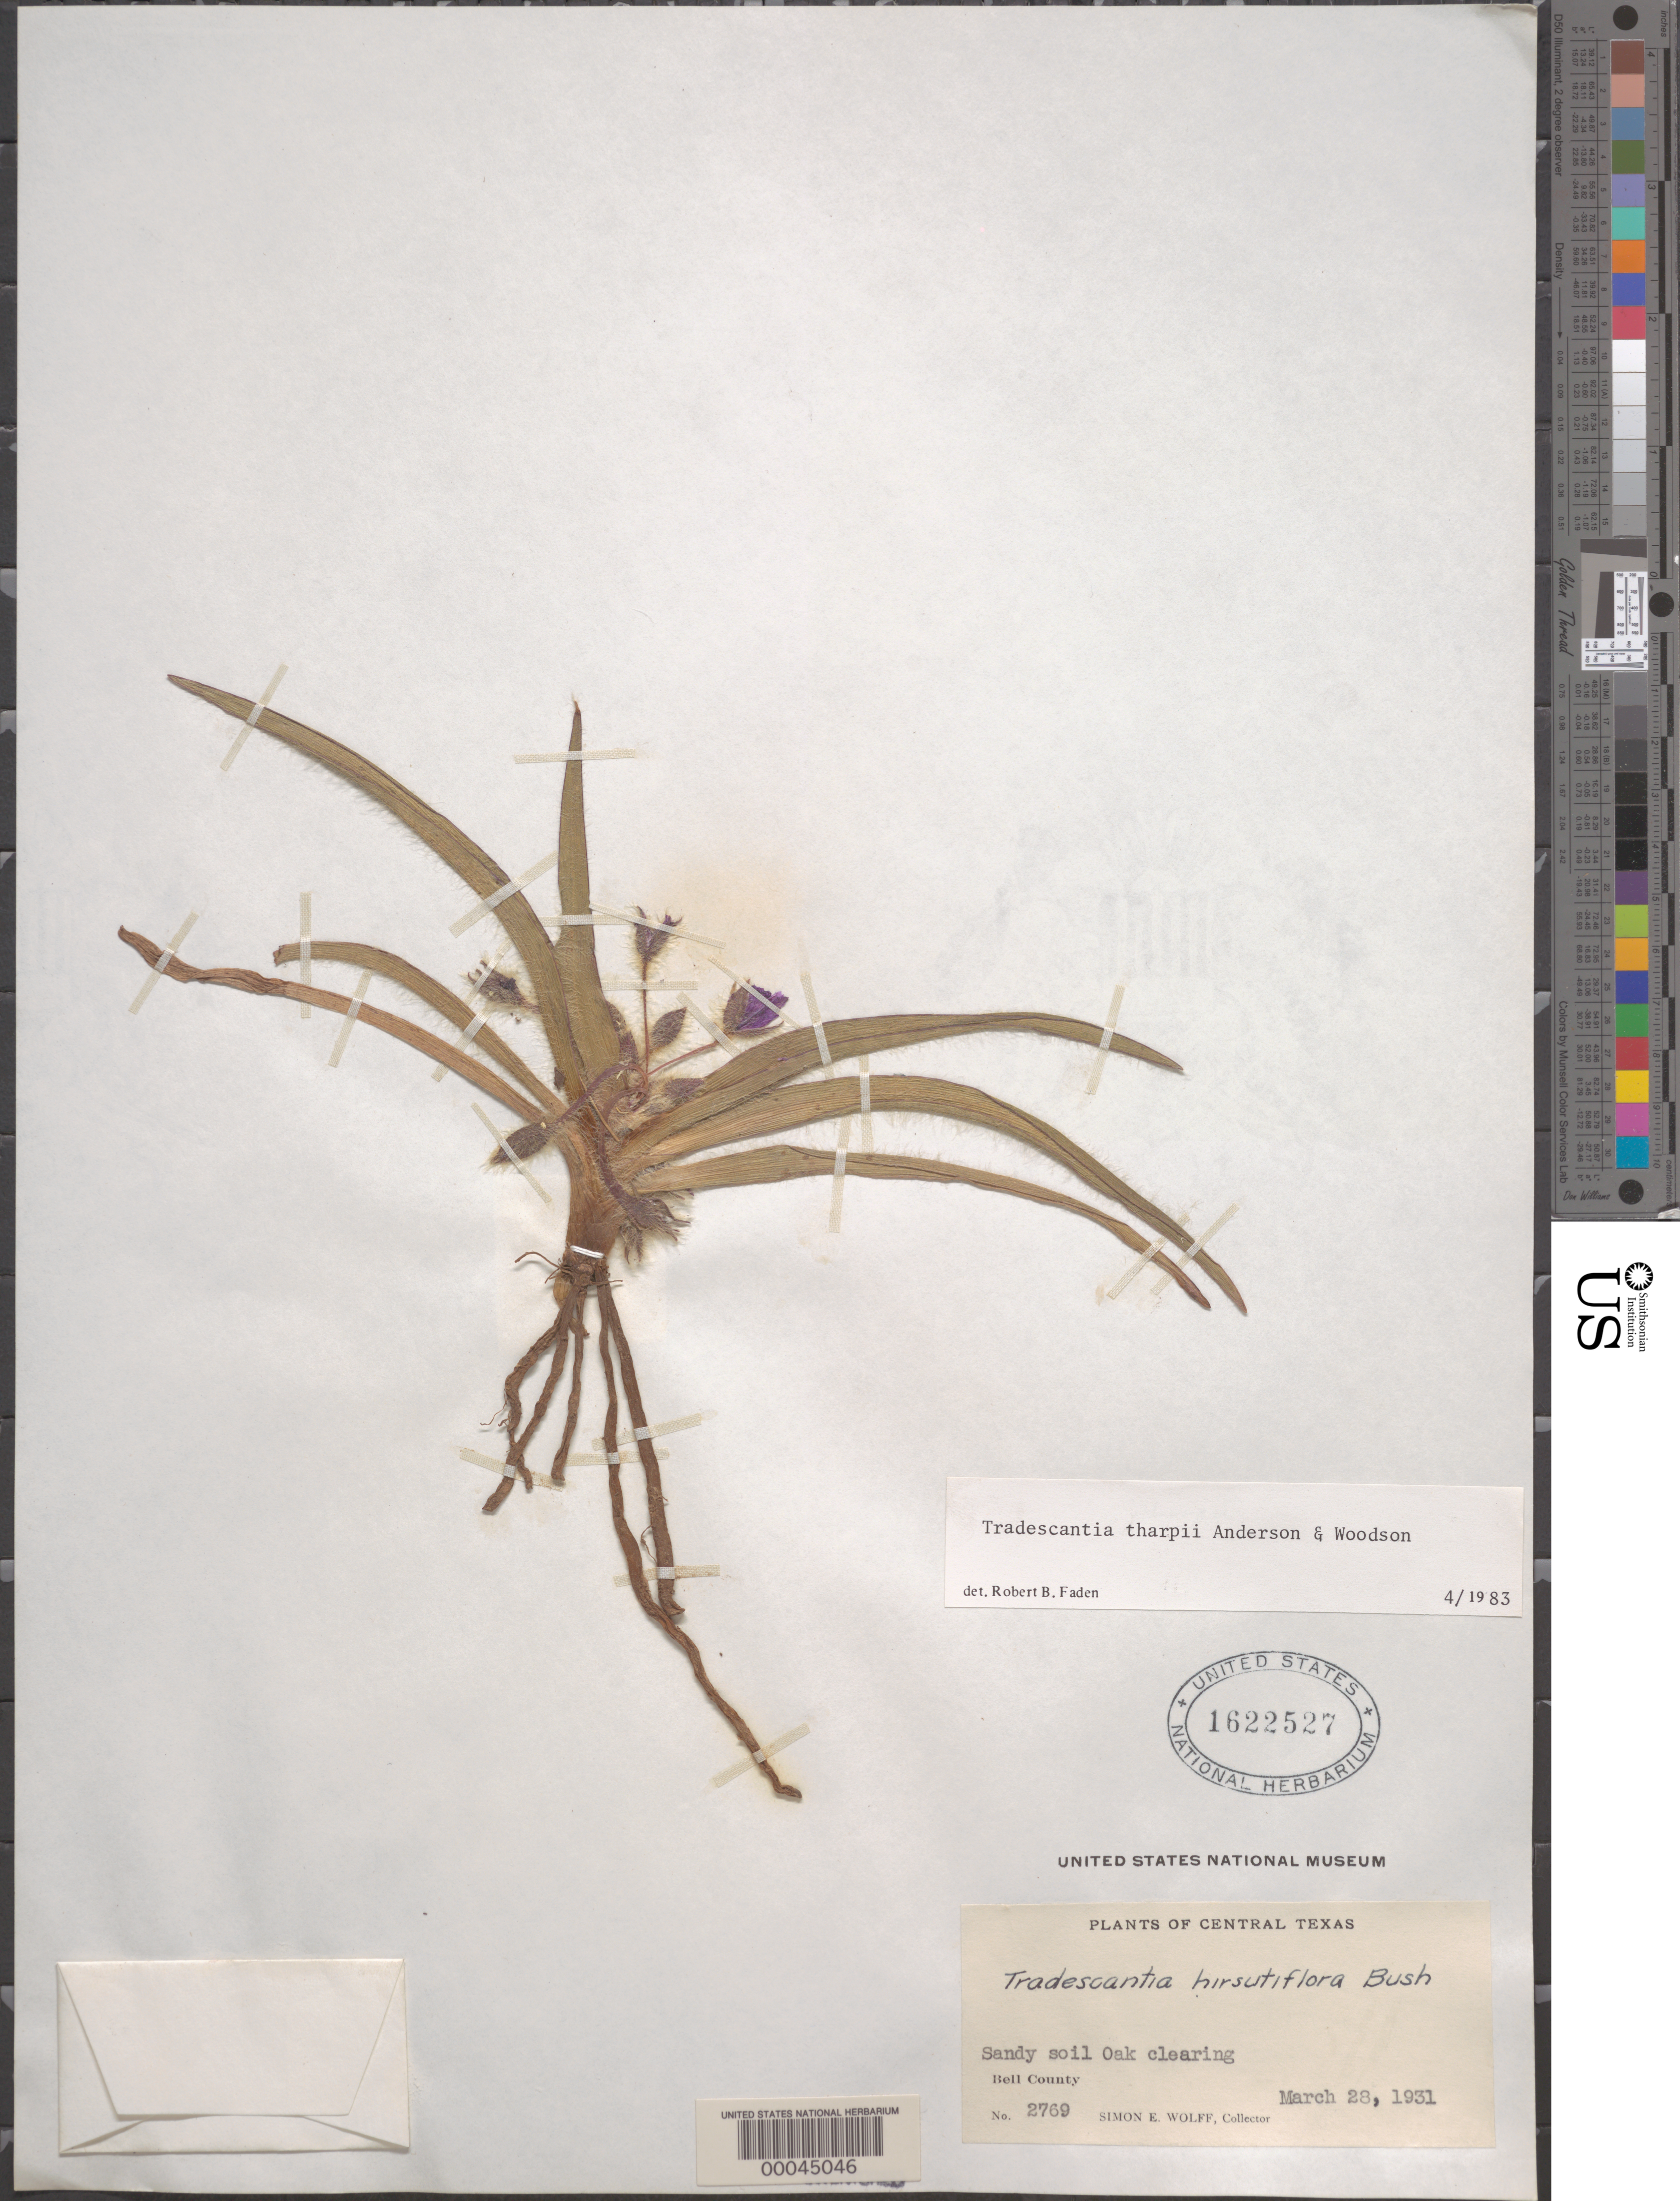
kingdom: Plantae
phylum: Tracheophyta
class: Liliopsida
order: Commelinales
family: Commelinaceae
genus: Tradescantia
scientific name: Tradescantia tharpii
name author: E.S. Anderson & Woodson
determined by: Faden, Robert B., (US), Smithsonian Institution - National Museum of Natural History (UNITED STATES)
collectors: S. E. Wolff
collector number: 2769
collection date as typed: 28 Mar 1931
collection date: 1931-03-28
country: United States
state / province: Texas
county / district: Bell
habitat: Sandy soil, oak clearing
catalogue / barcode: US 1622527